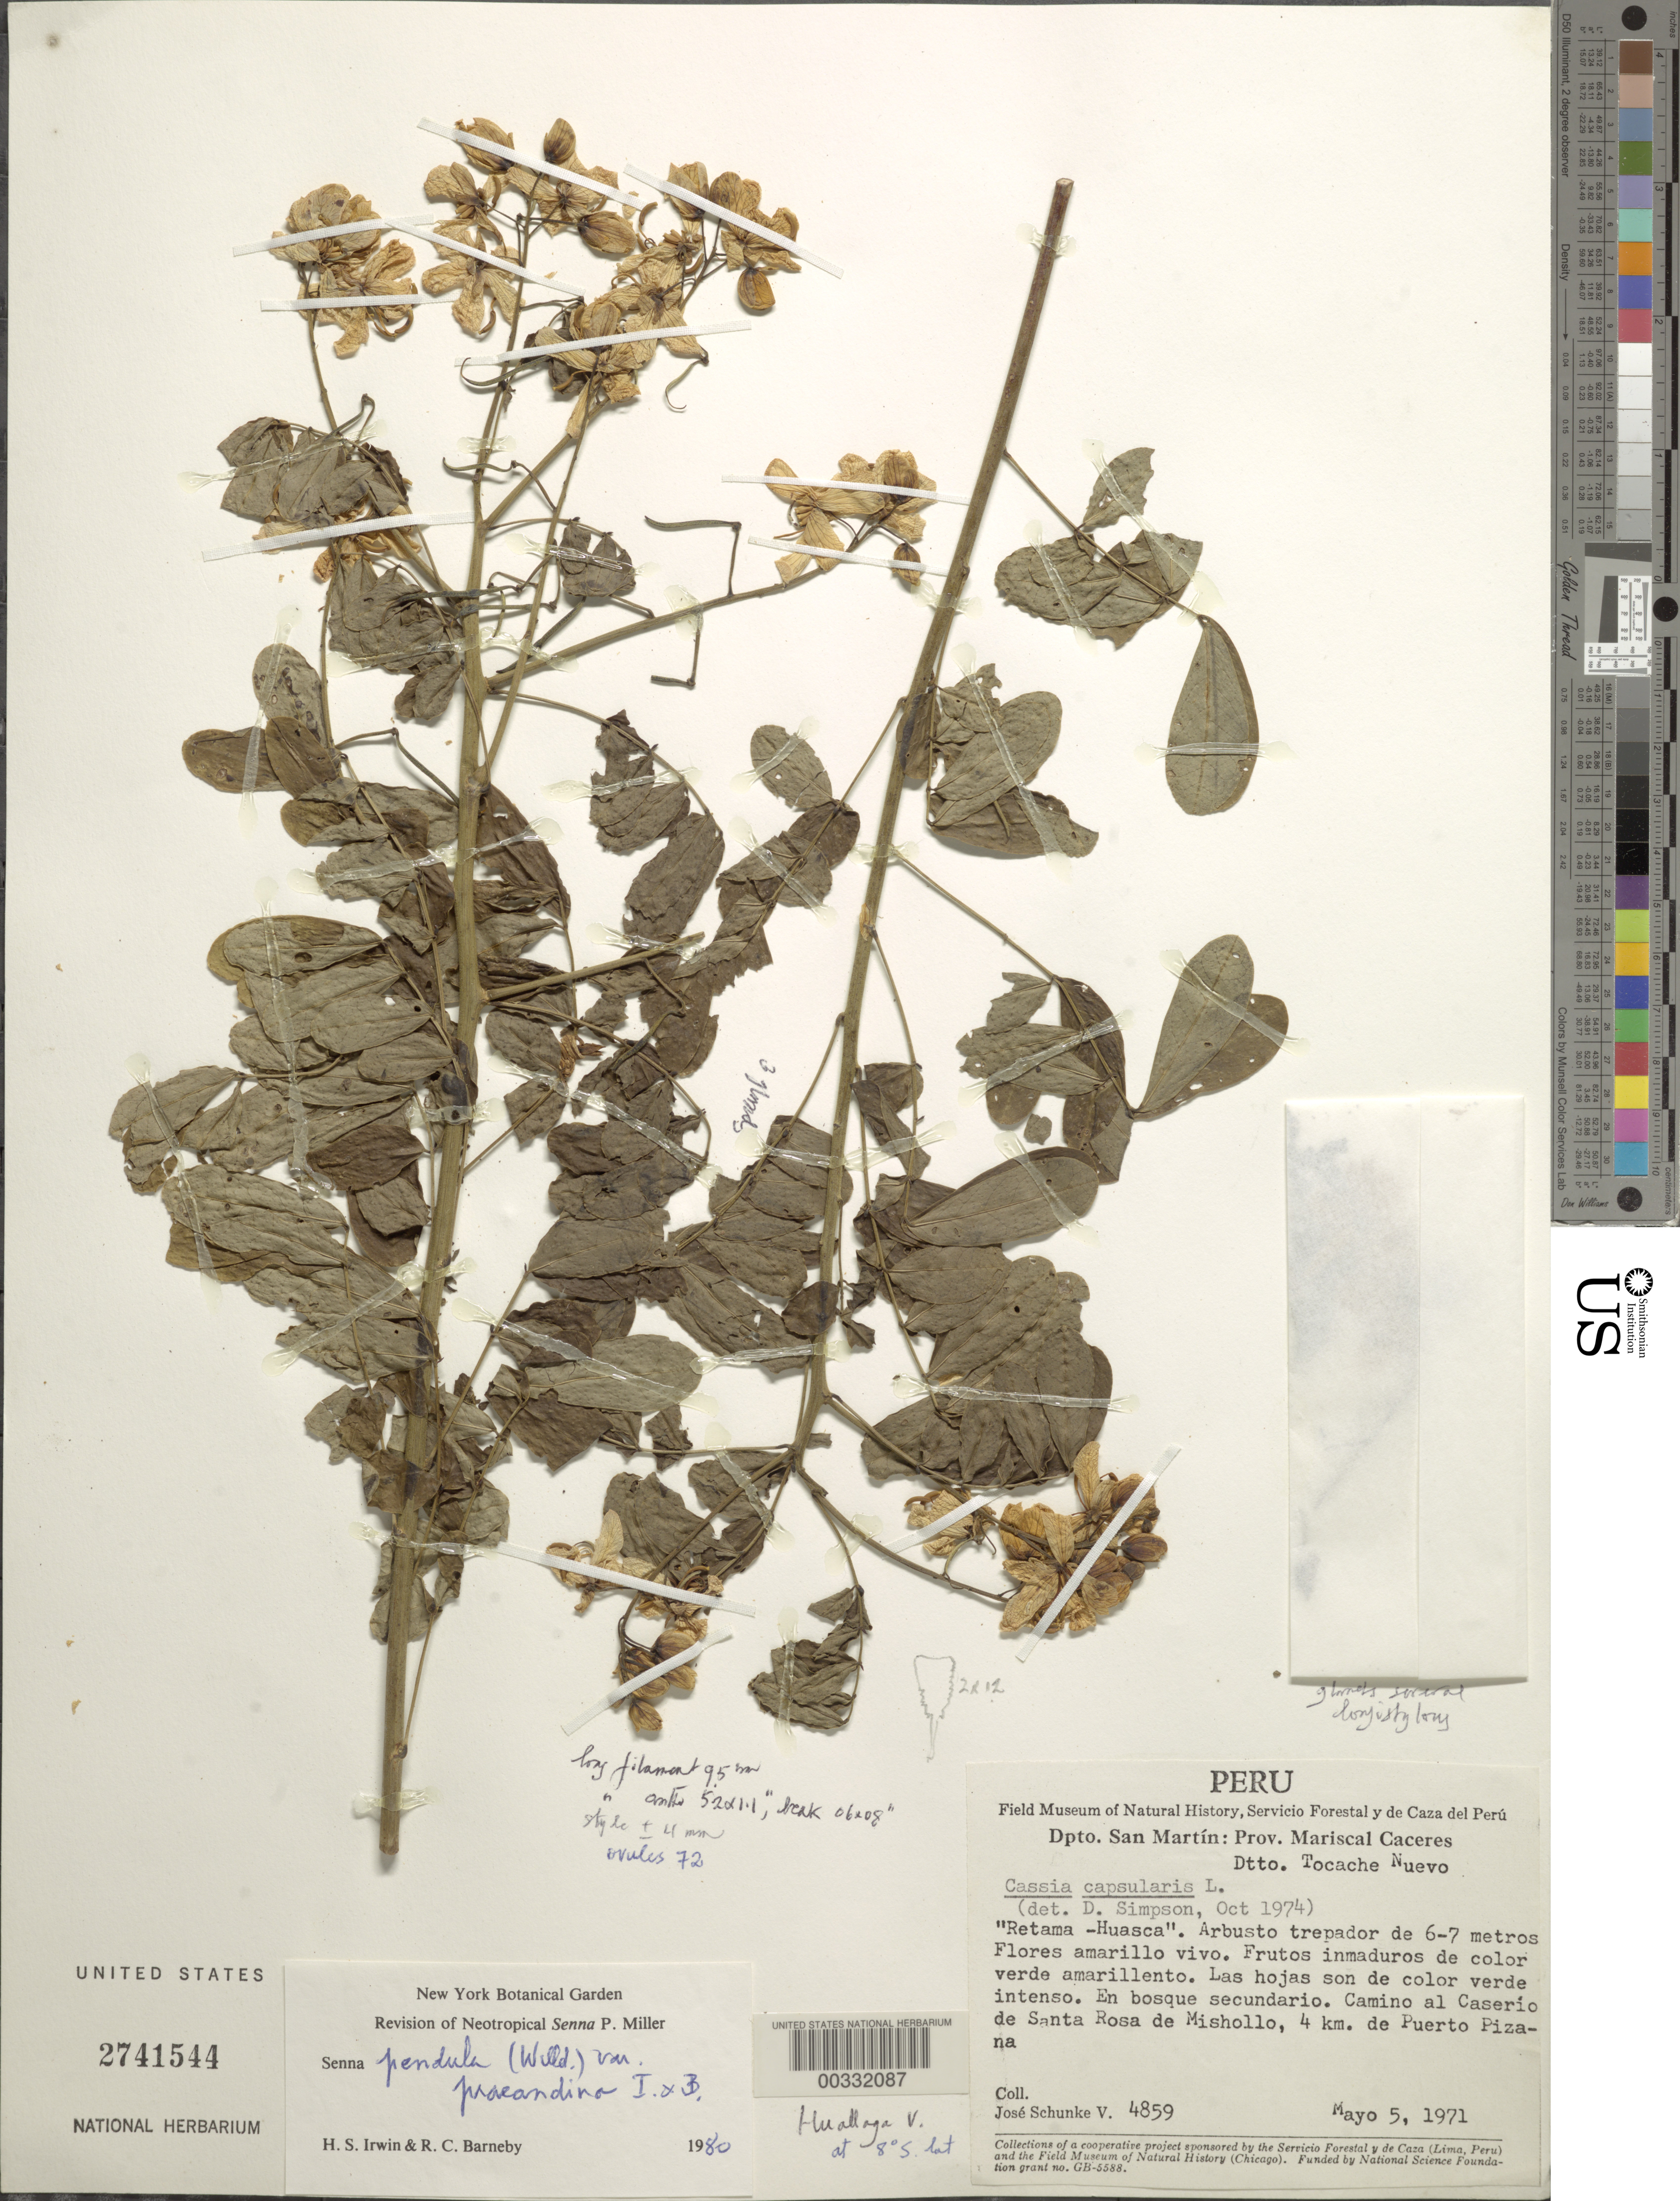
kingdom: Plantae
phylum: Tracheophyta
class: Magnoliopsida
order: Fabales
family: Fabaceae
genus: Senna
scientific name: Senna pendula var. praeandina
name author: H.S. Irwin & Barneby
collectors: J. Schunke Vigo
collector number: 4859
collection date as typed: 05 May 1971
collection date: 1971-05-05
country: Peru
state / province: San Martín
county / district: Mariscal Cáceres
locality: Tocache nuevo dtto.; camino al caserio de santa rosa de mishollo, 4 km de puerto pizana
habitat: Secondary forest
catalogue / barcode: US 2741544